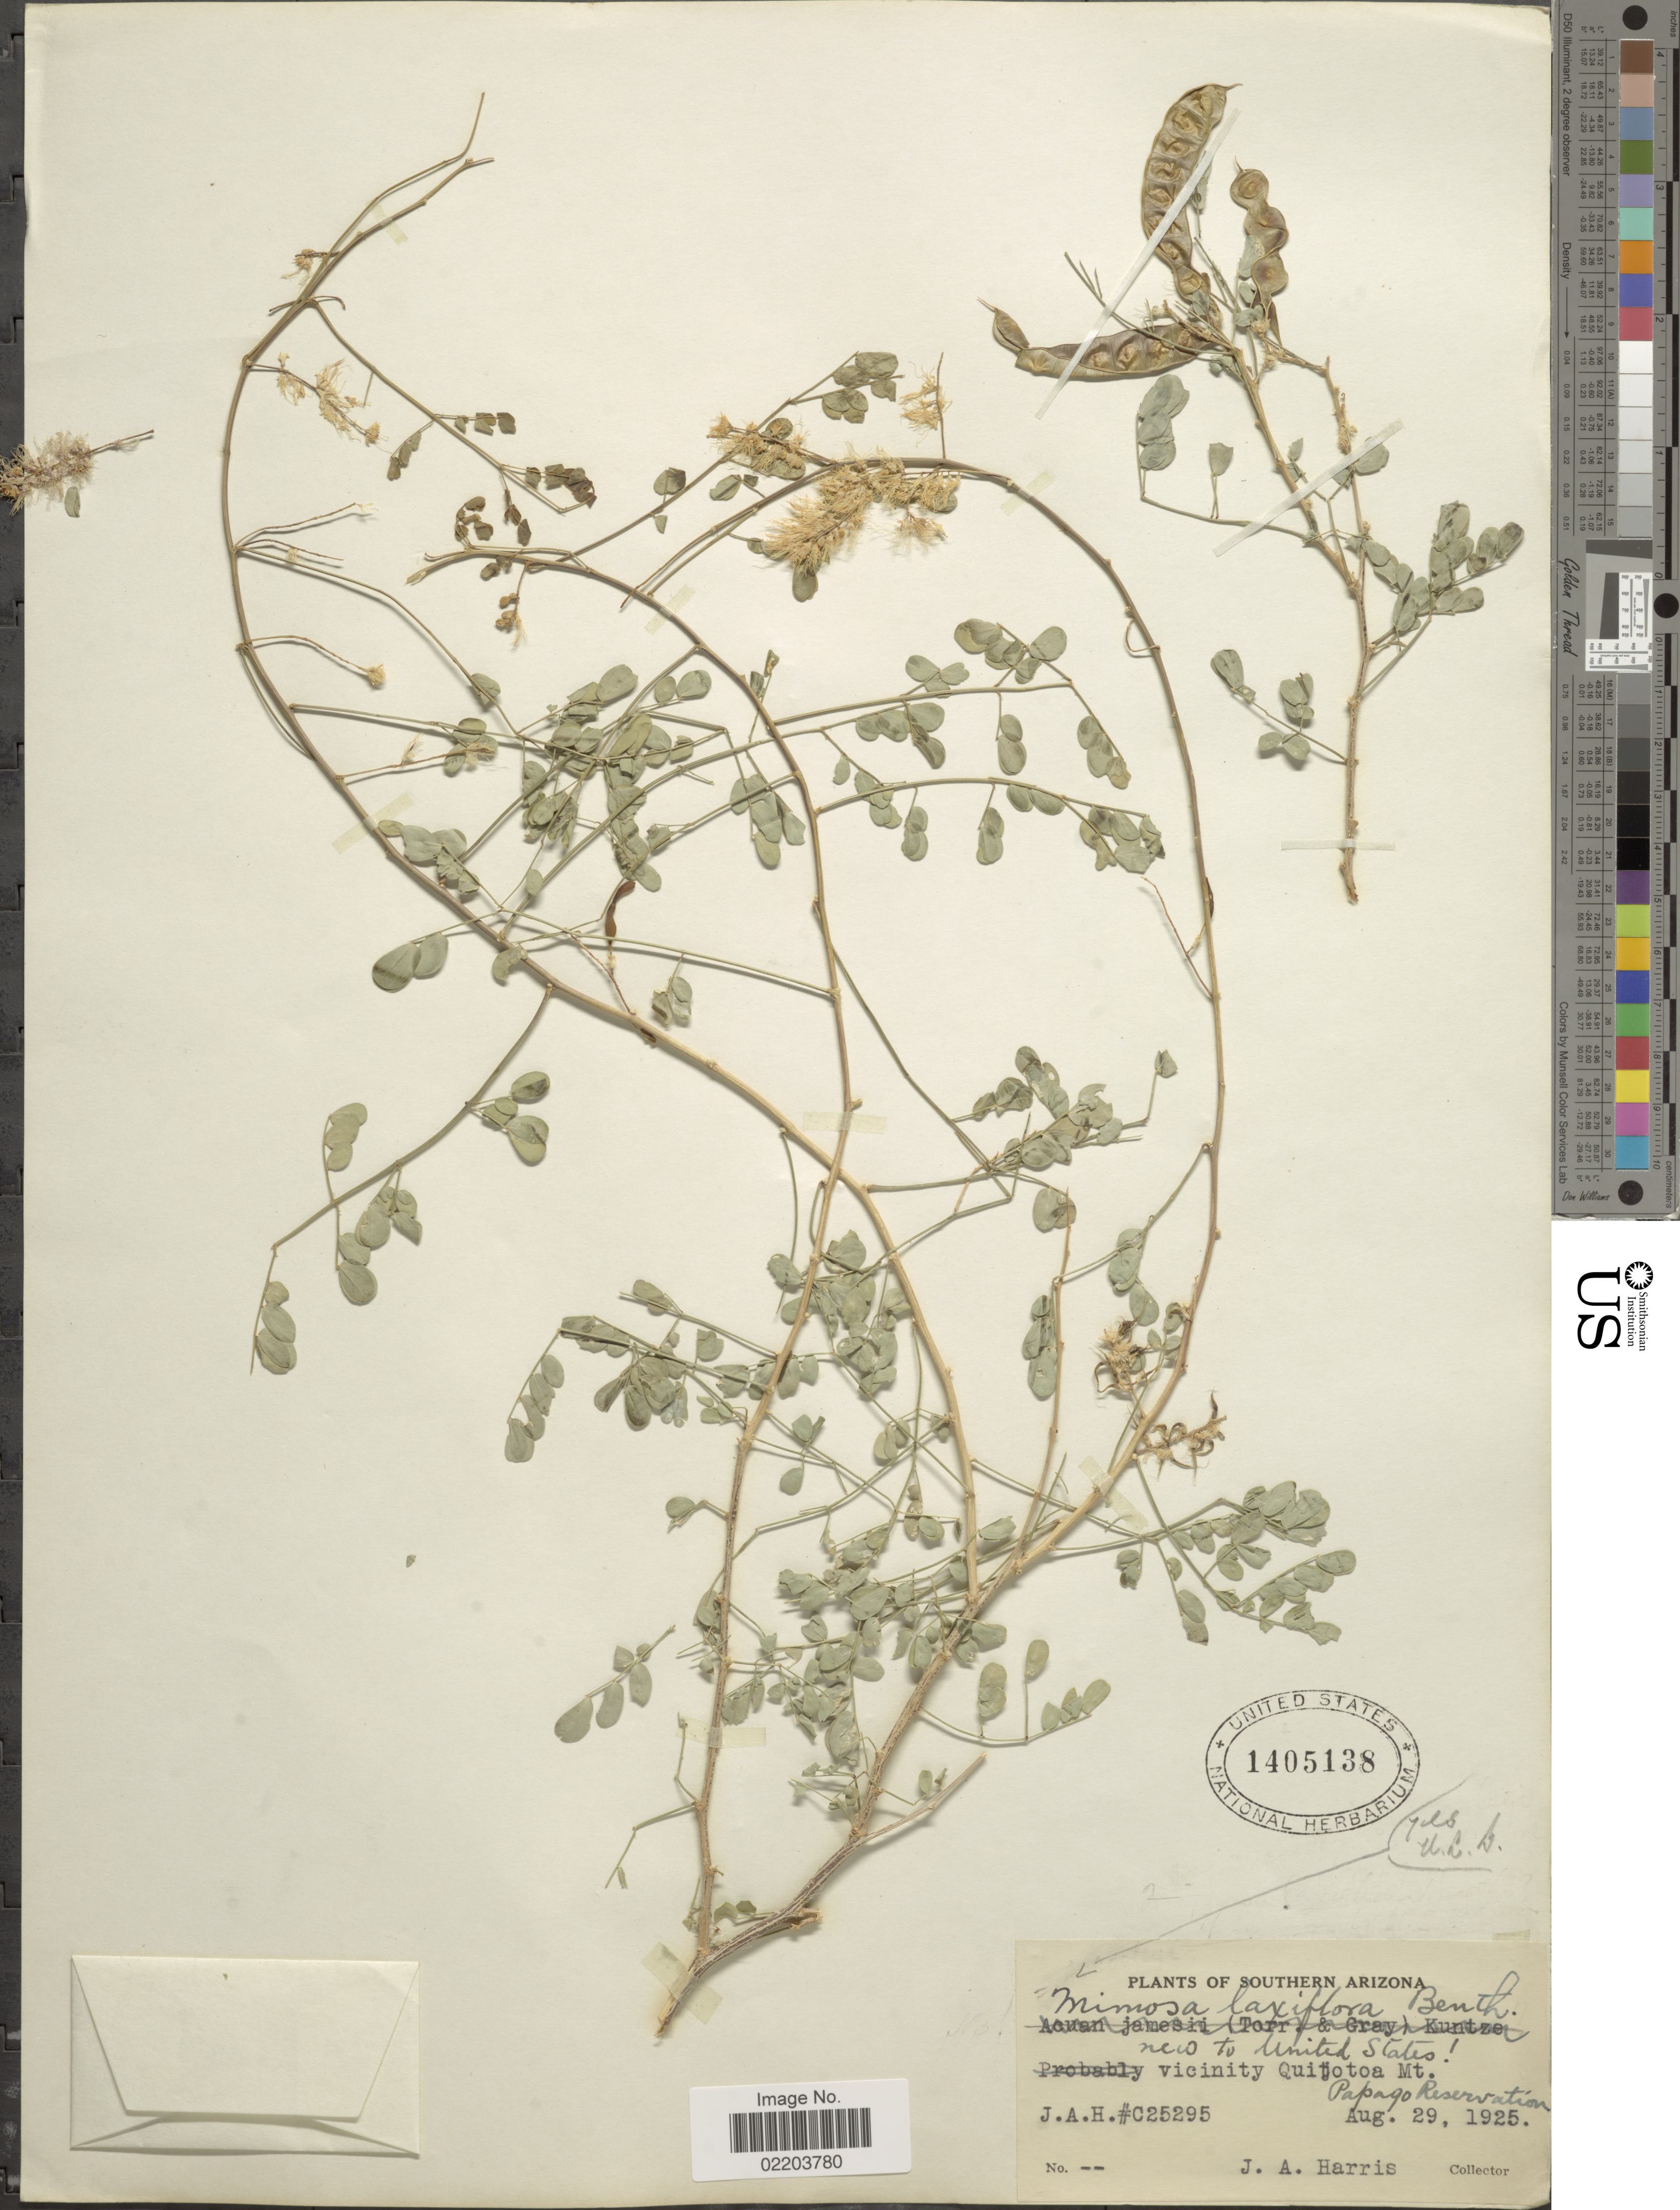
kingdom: Plantae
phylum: Tracheophyta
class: Magnoliopsida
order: Fabales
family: Fabaceae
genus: Mimosa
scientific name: Mimosa laxiflora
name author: Benth.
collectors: J. A. Harris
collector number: C25295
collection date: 1925-08-29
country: United States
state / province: Arizona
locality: Southern Arizona, New to United States, vicinity Quijotoa mt. Papago Reservation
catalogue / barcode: US 1405138